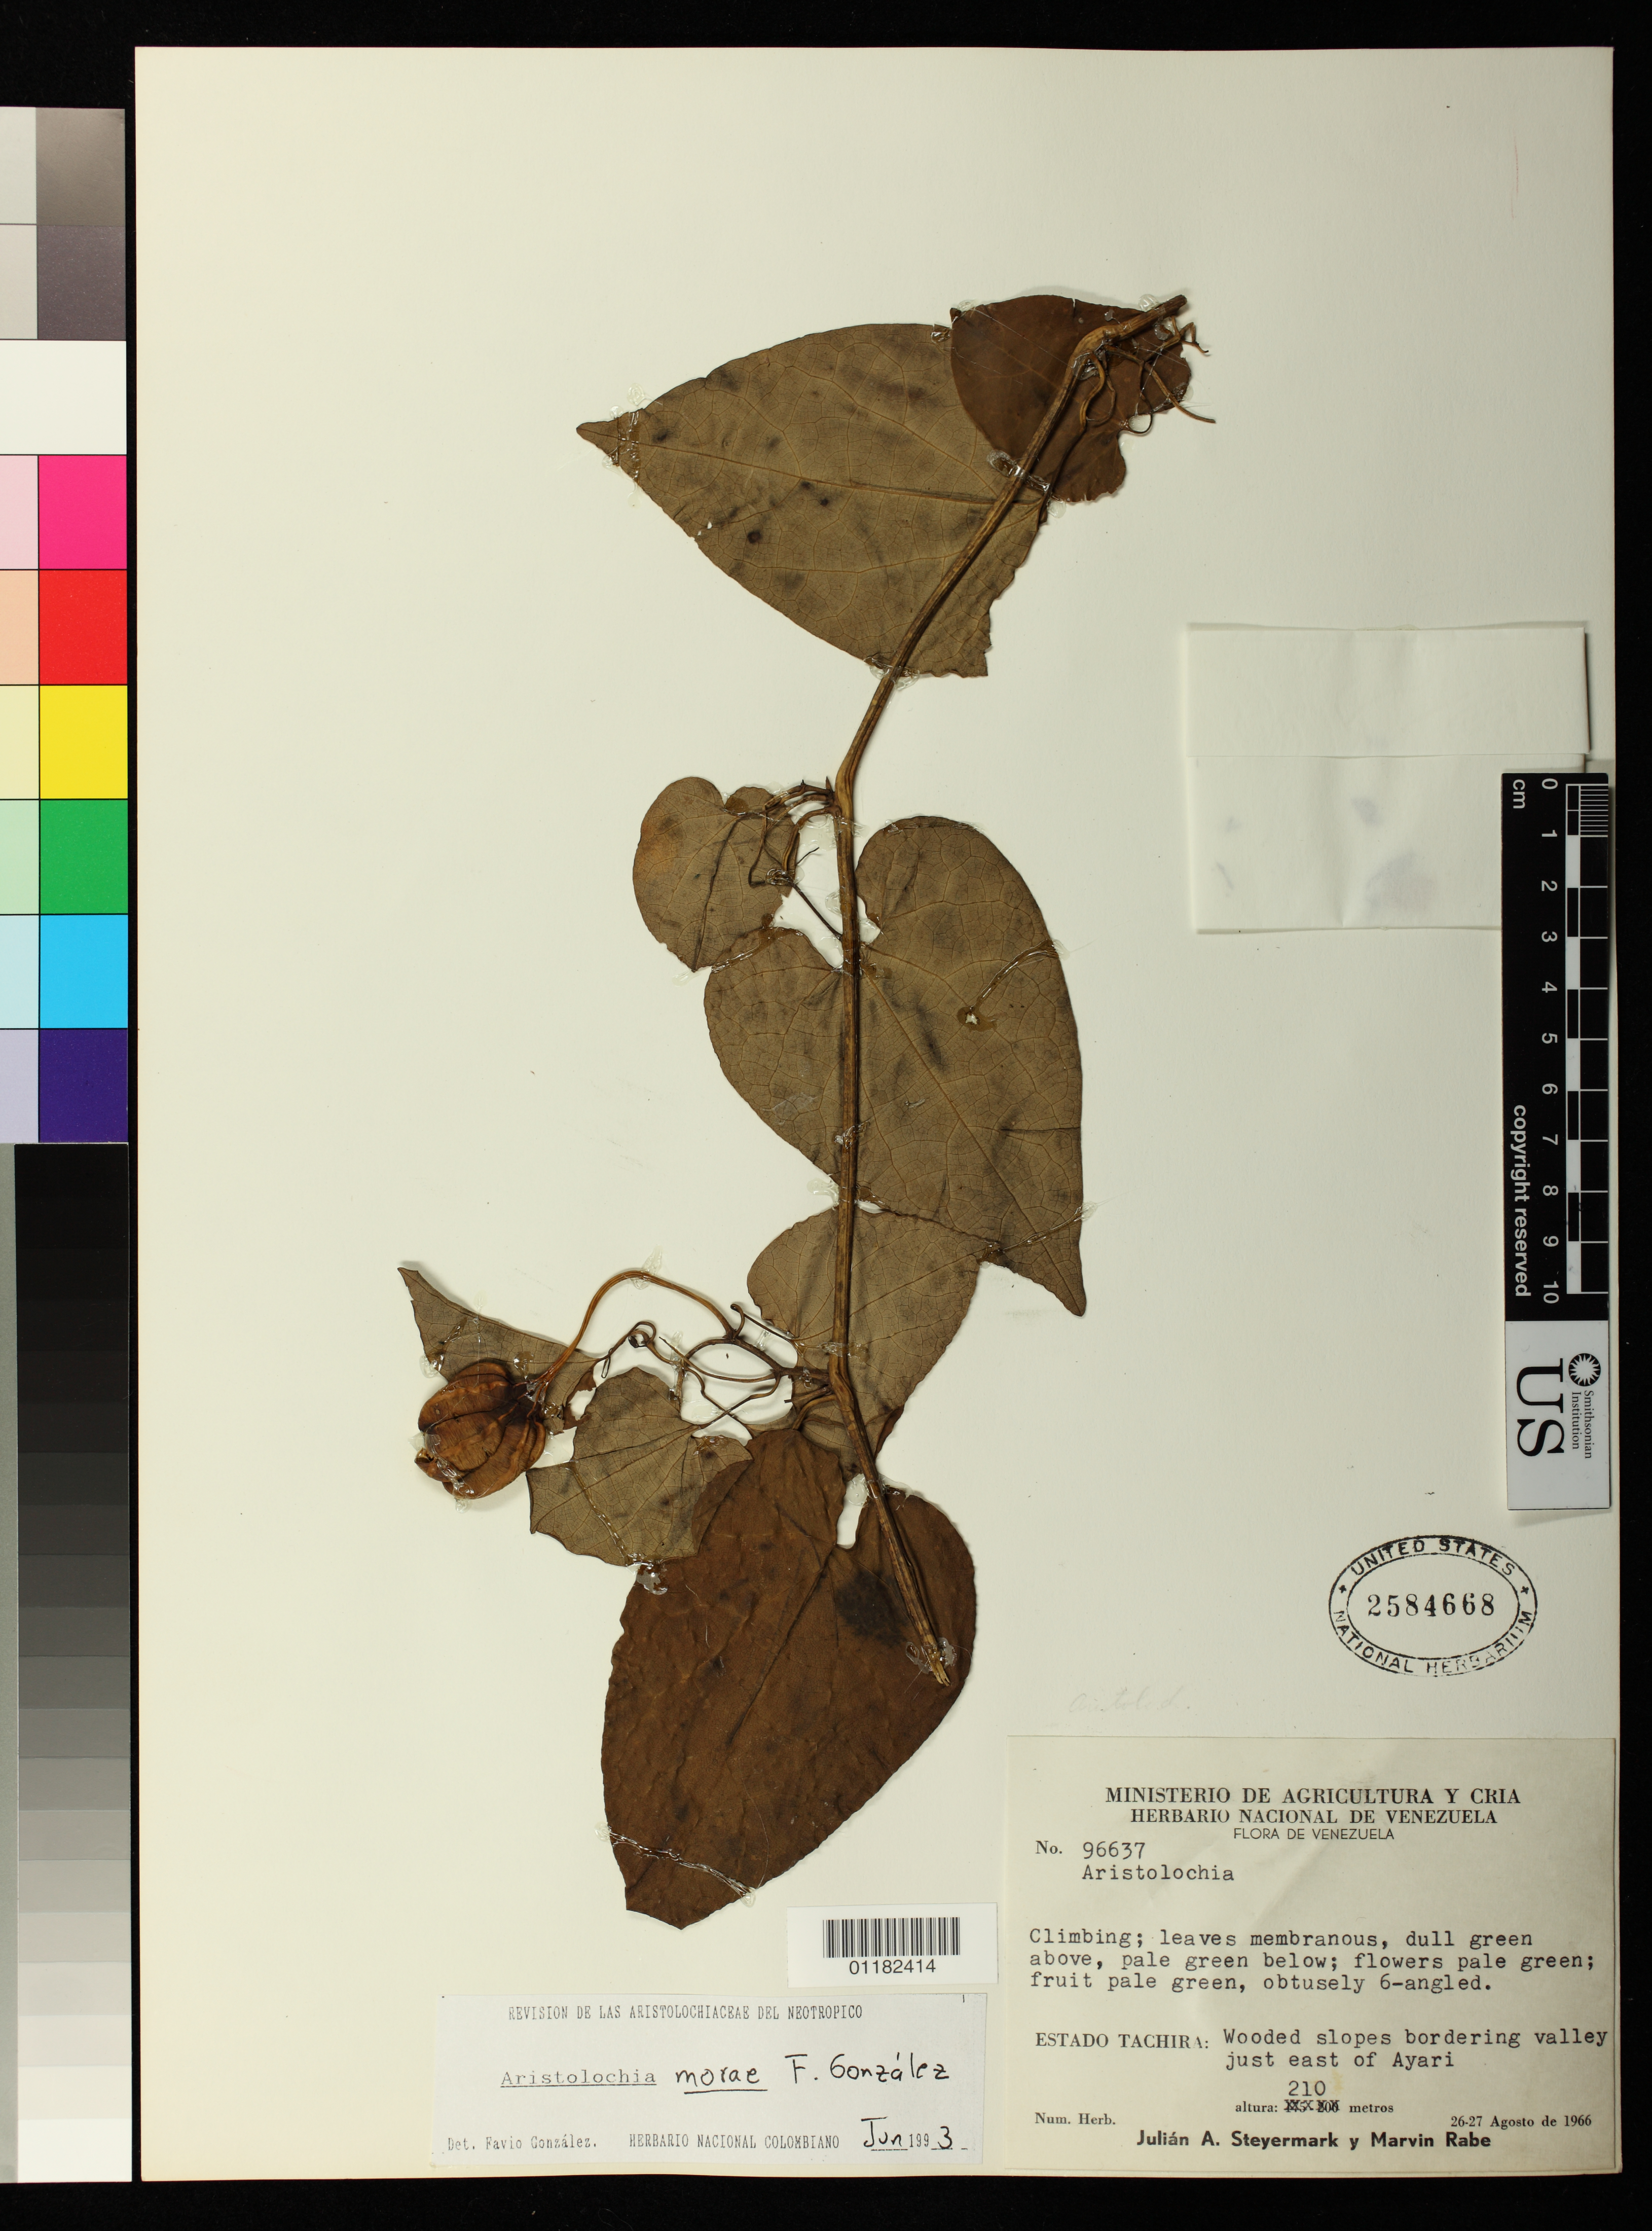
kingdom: Plantae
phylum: Tracheophyta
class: Magnoliopsida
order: Piperales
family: Aristolochiaceae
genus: Aristolochia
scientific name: Aristolochia morae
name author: Gonzalez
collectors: J. Steyermark & M. Rabe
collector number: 96637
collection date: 1966-08-26/1966-08-27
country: Venezuela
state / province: Táchira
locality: Wooded slopes bordering valley just east of Ayari.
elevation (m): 210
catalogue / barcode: US 2584668